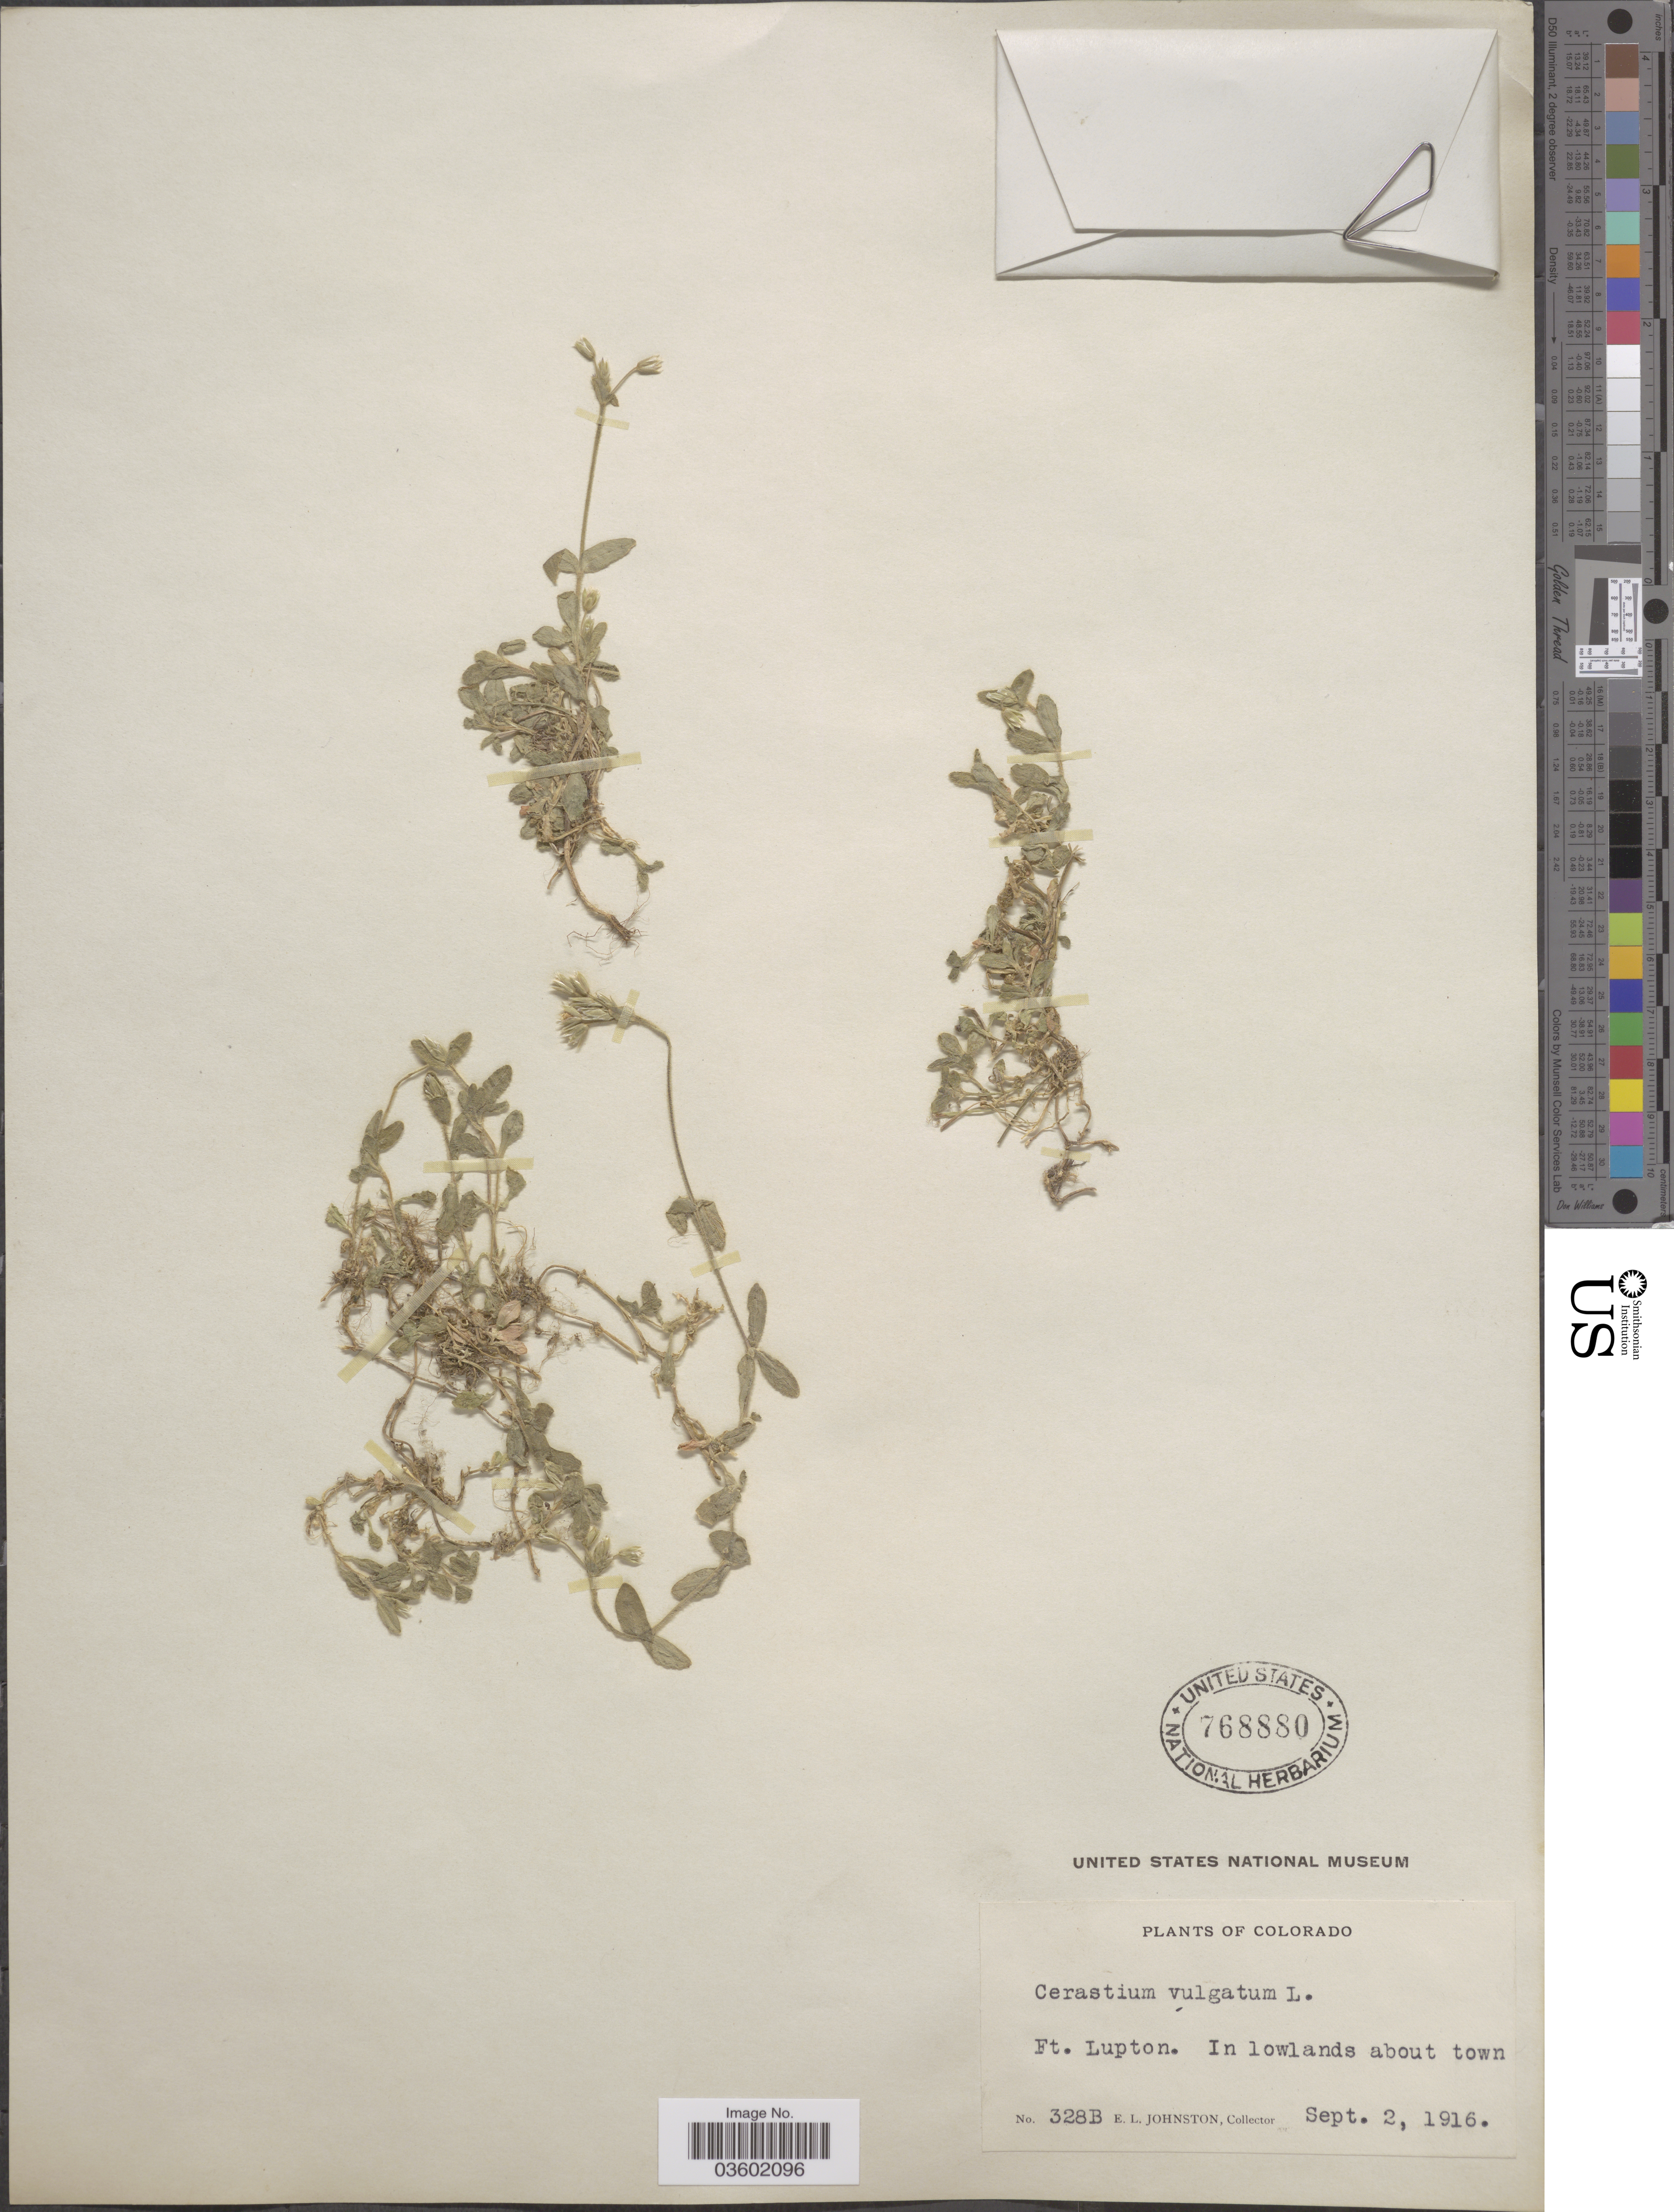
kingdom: Plantae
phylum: Tracheophyta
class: Magnoliopsida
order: Caryophyllales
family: Caryophyllaceae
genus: Cerastium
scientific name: Cerastium vulgatum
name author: L.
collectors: E. L. Johnston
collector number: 328B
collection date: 1916-09-02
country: United States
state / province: Colorado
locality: Ft. Lupton. In lowlands about town.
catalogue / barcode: US 768880